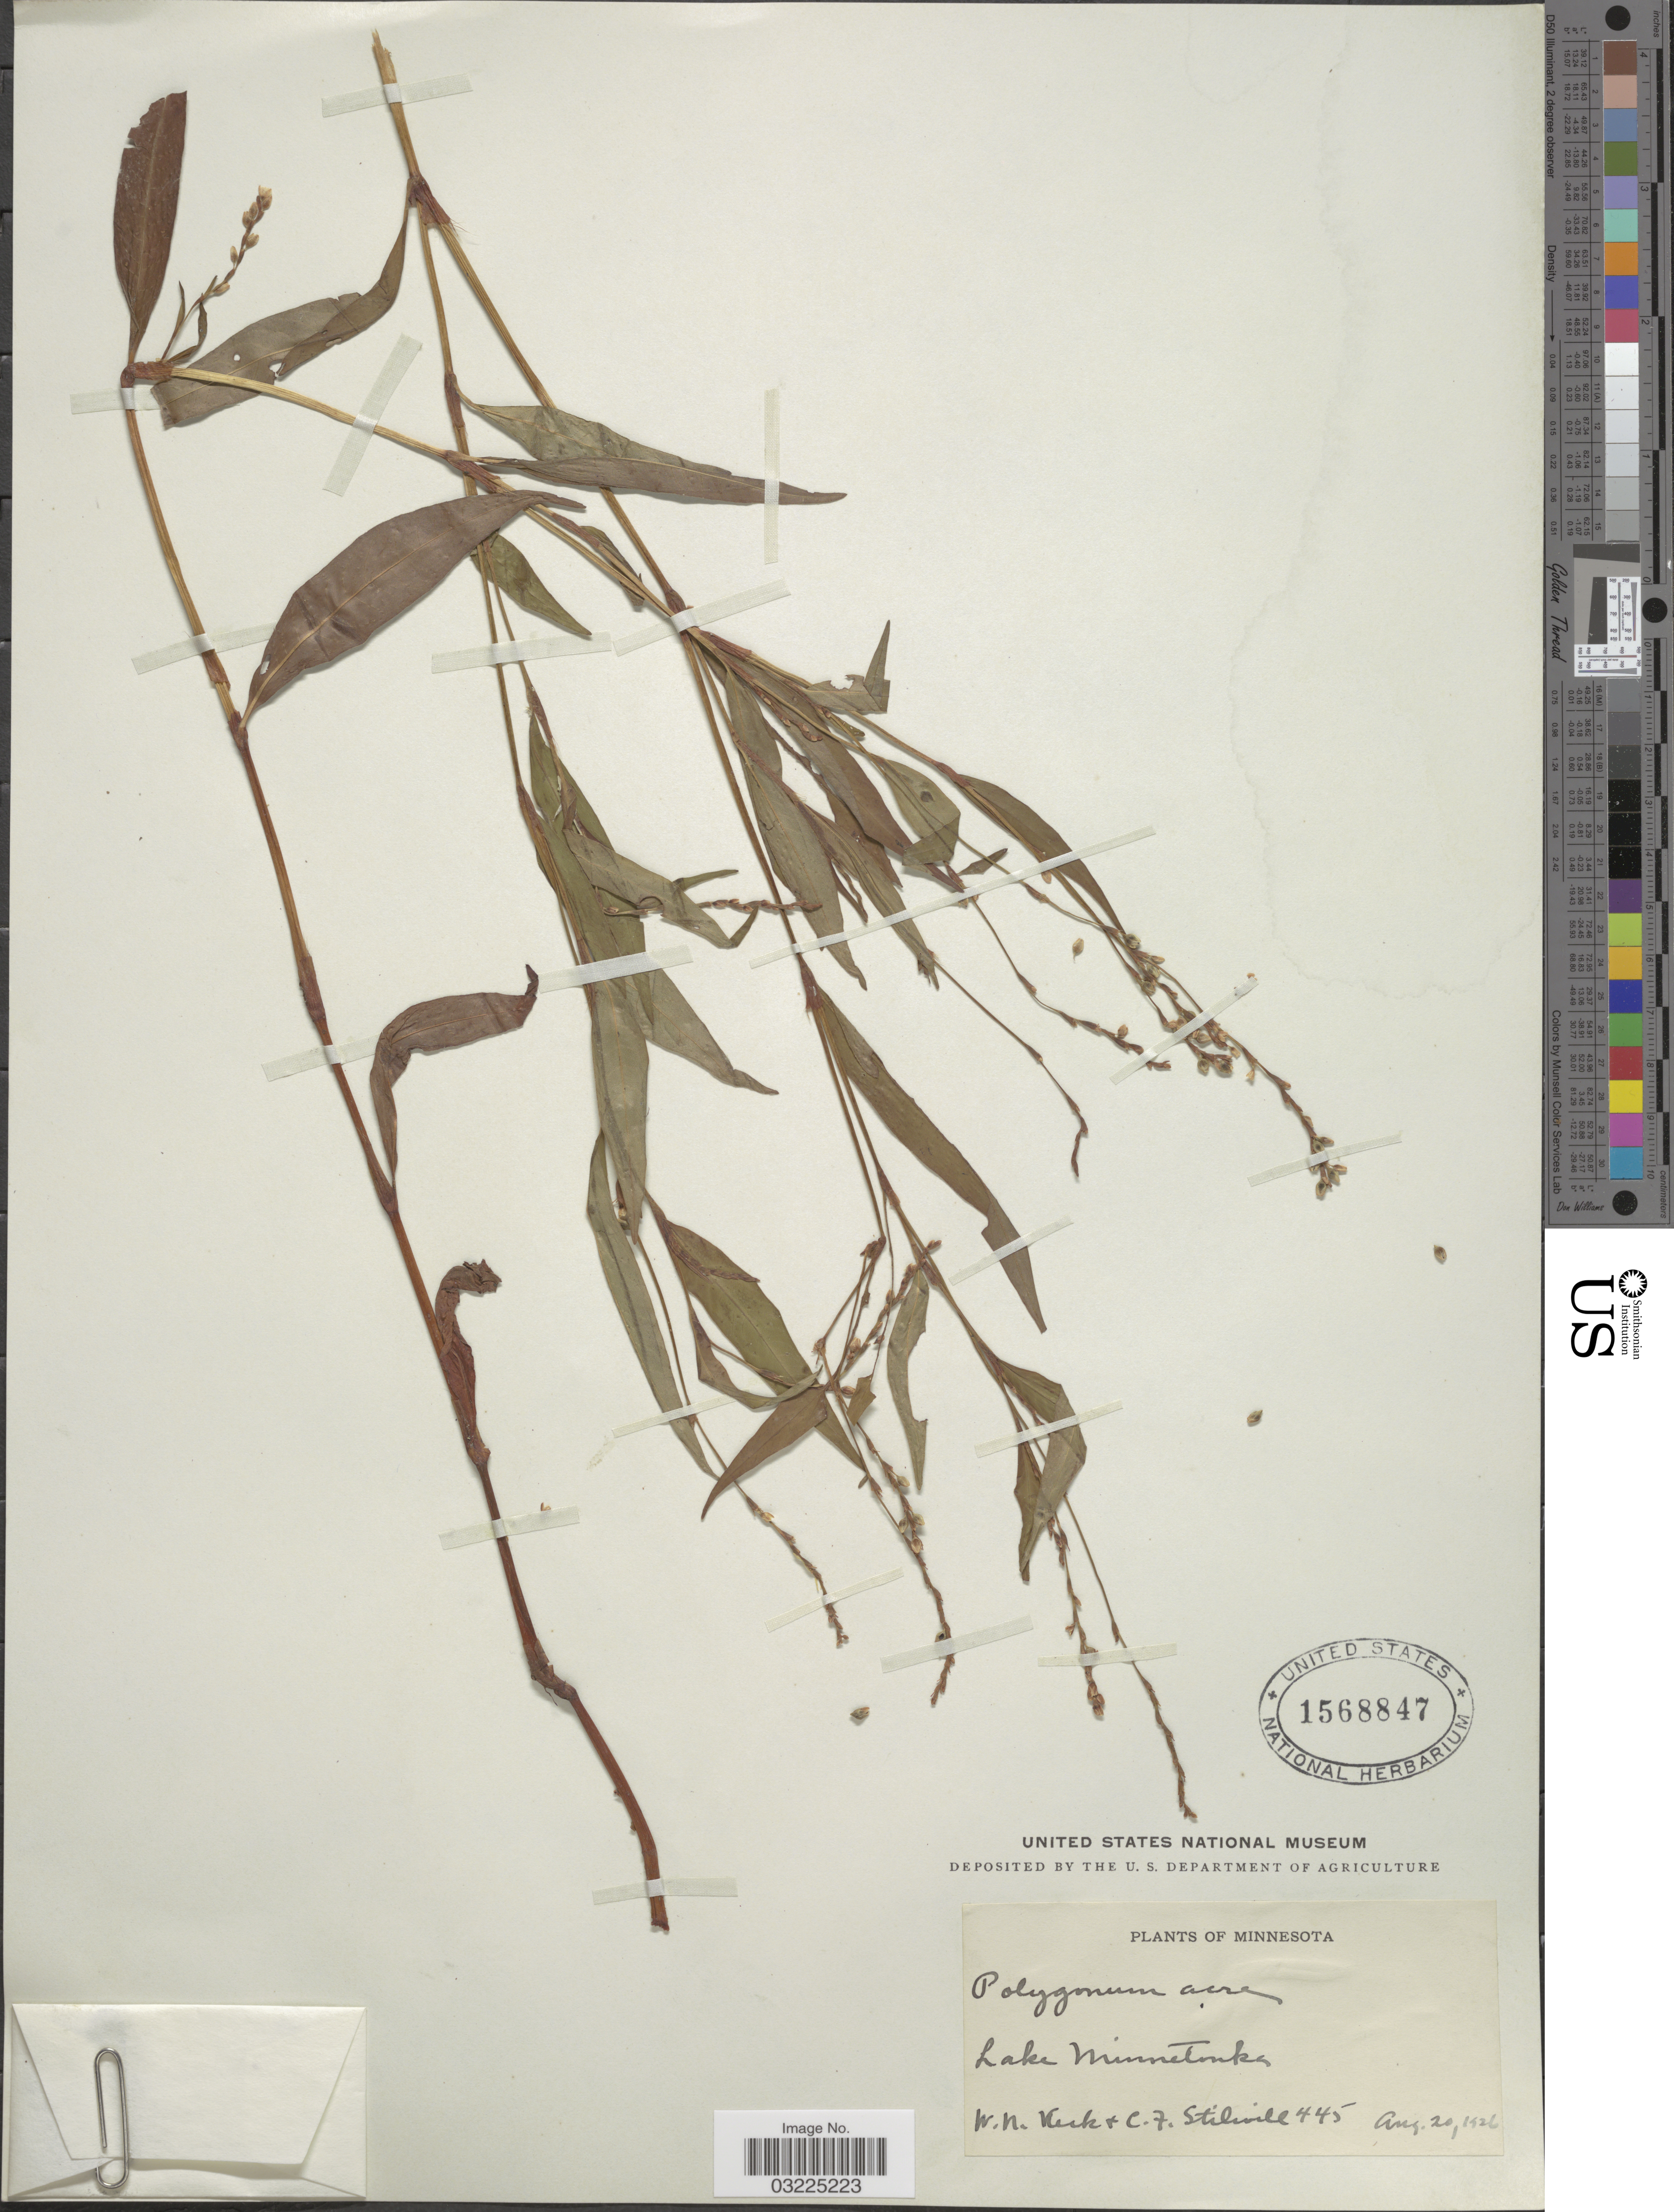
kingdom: Plantae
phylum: Tracheophyta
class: Magnoliopsida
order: Caryophyllales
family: Polygonaceae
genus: Persicaria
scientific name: Persicaria punctata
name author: (Elliott) Small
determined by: Atha, D. E.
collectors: W. Keck & C. Stilwill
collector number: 445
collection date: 1926-08-20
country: United States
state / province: Minnesota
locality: Lake Minnetonka.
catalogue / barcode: US 1568847